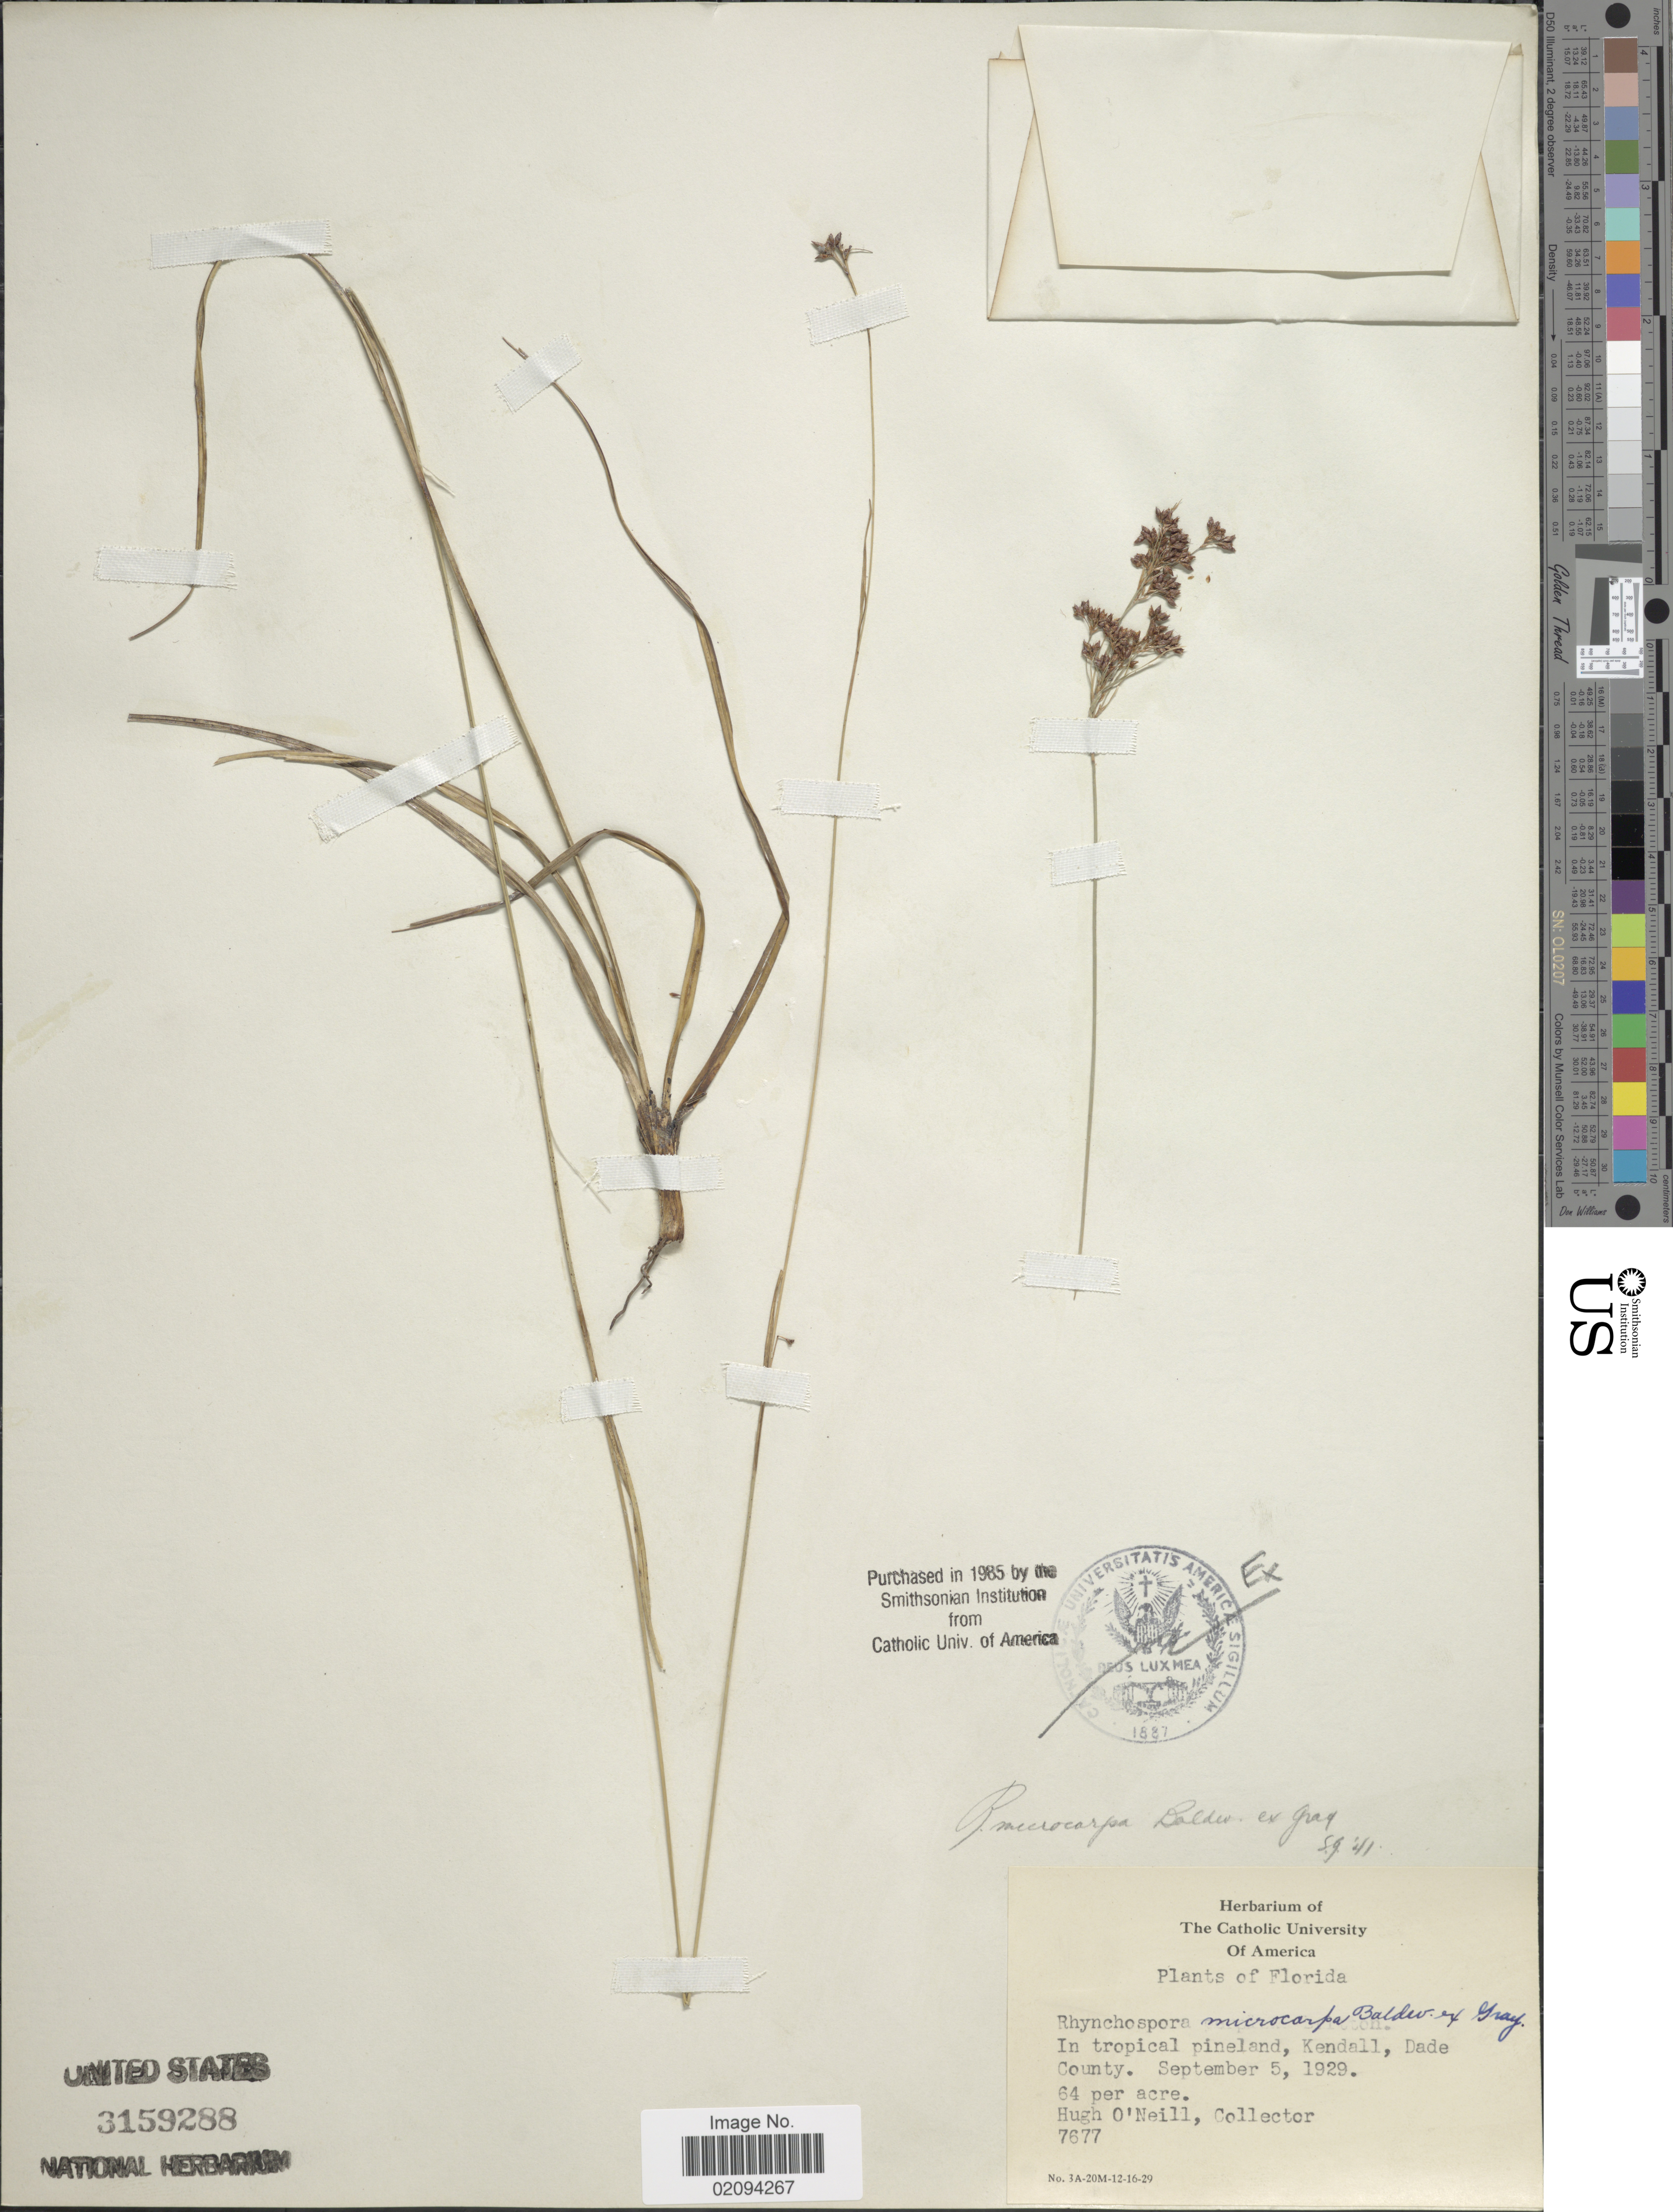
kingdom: Plantae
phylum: Tracheophyta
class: Liliopsida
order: Poales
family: Cyperaceae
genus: Rhynchospora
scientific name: Rhynchospora microcarpa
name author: Baldwin ex A. Gray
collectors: H. O'Neill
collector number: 7677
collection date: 1929-09-05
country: United States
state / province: Florida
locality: In tropical pineland, Kendall, Dade County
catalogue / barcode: US 3159288